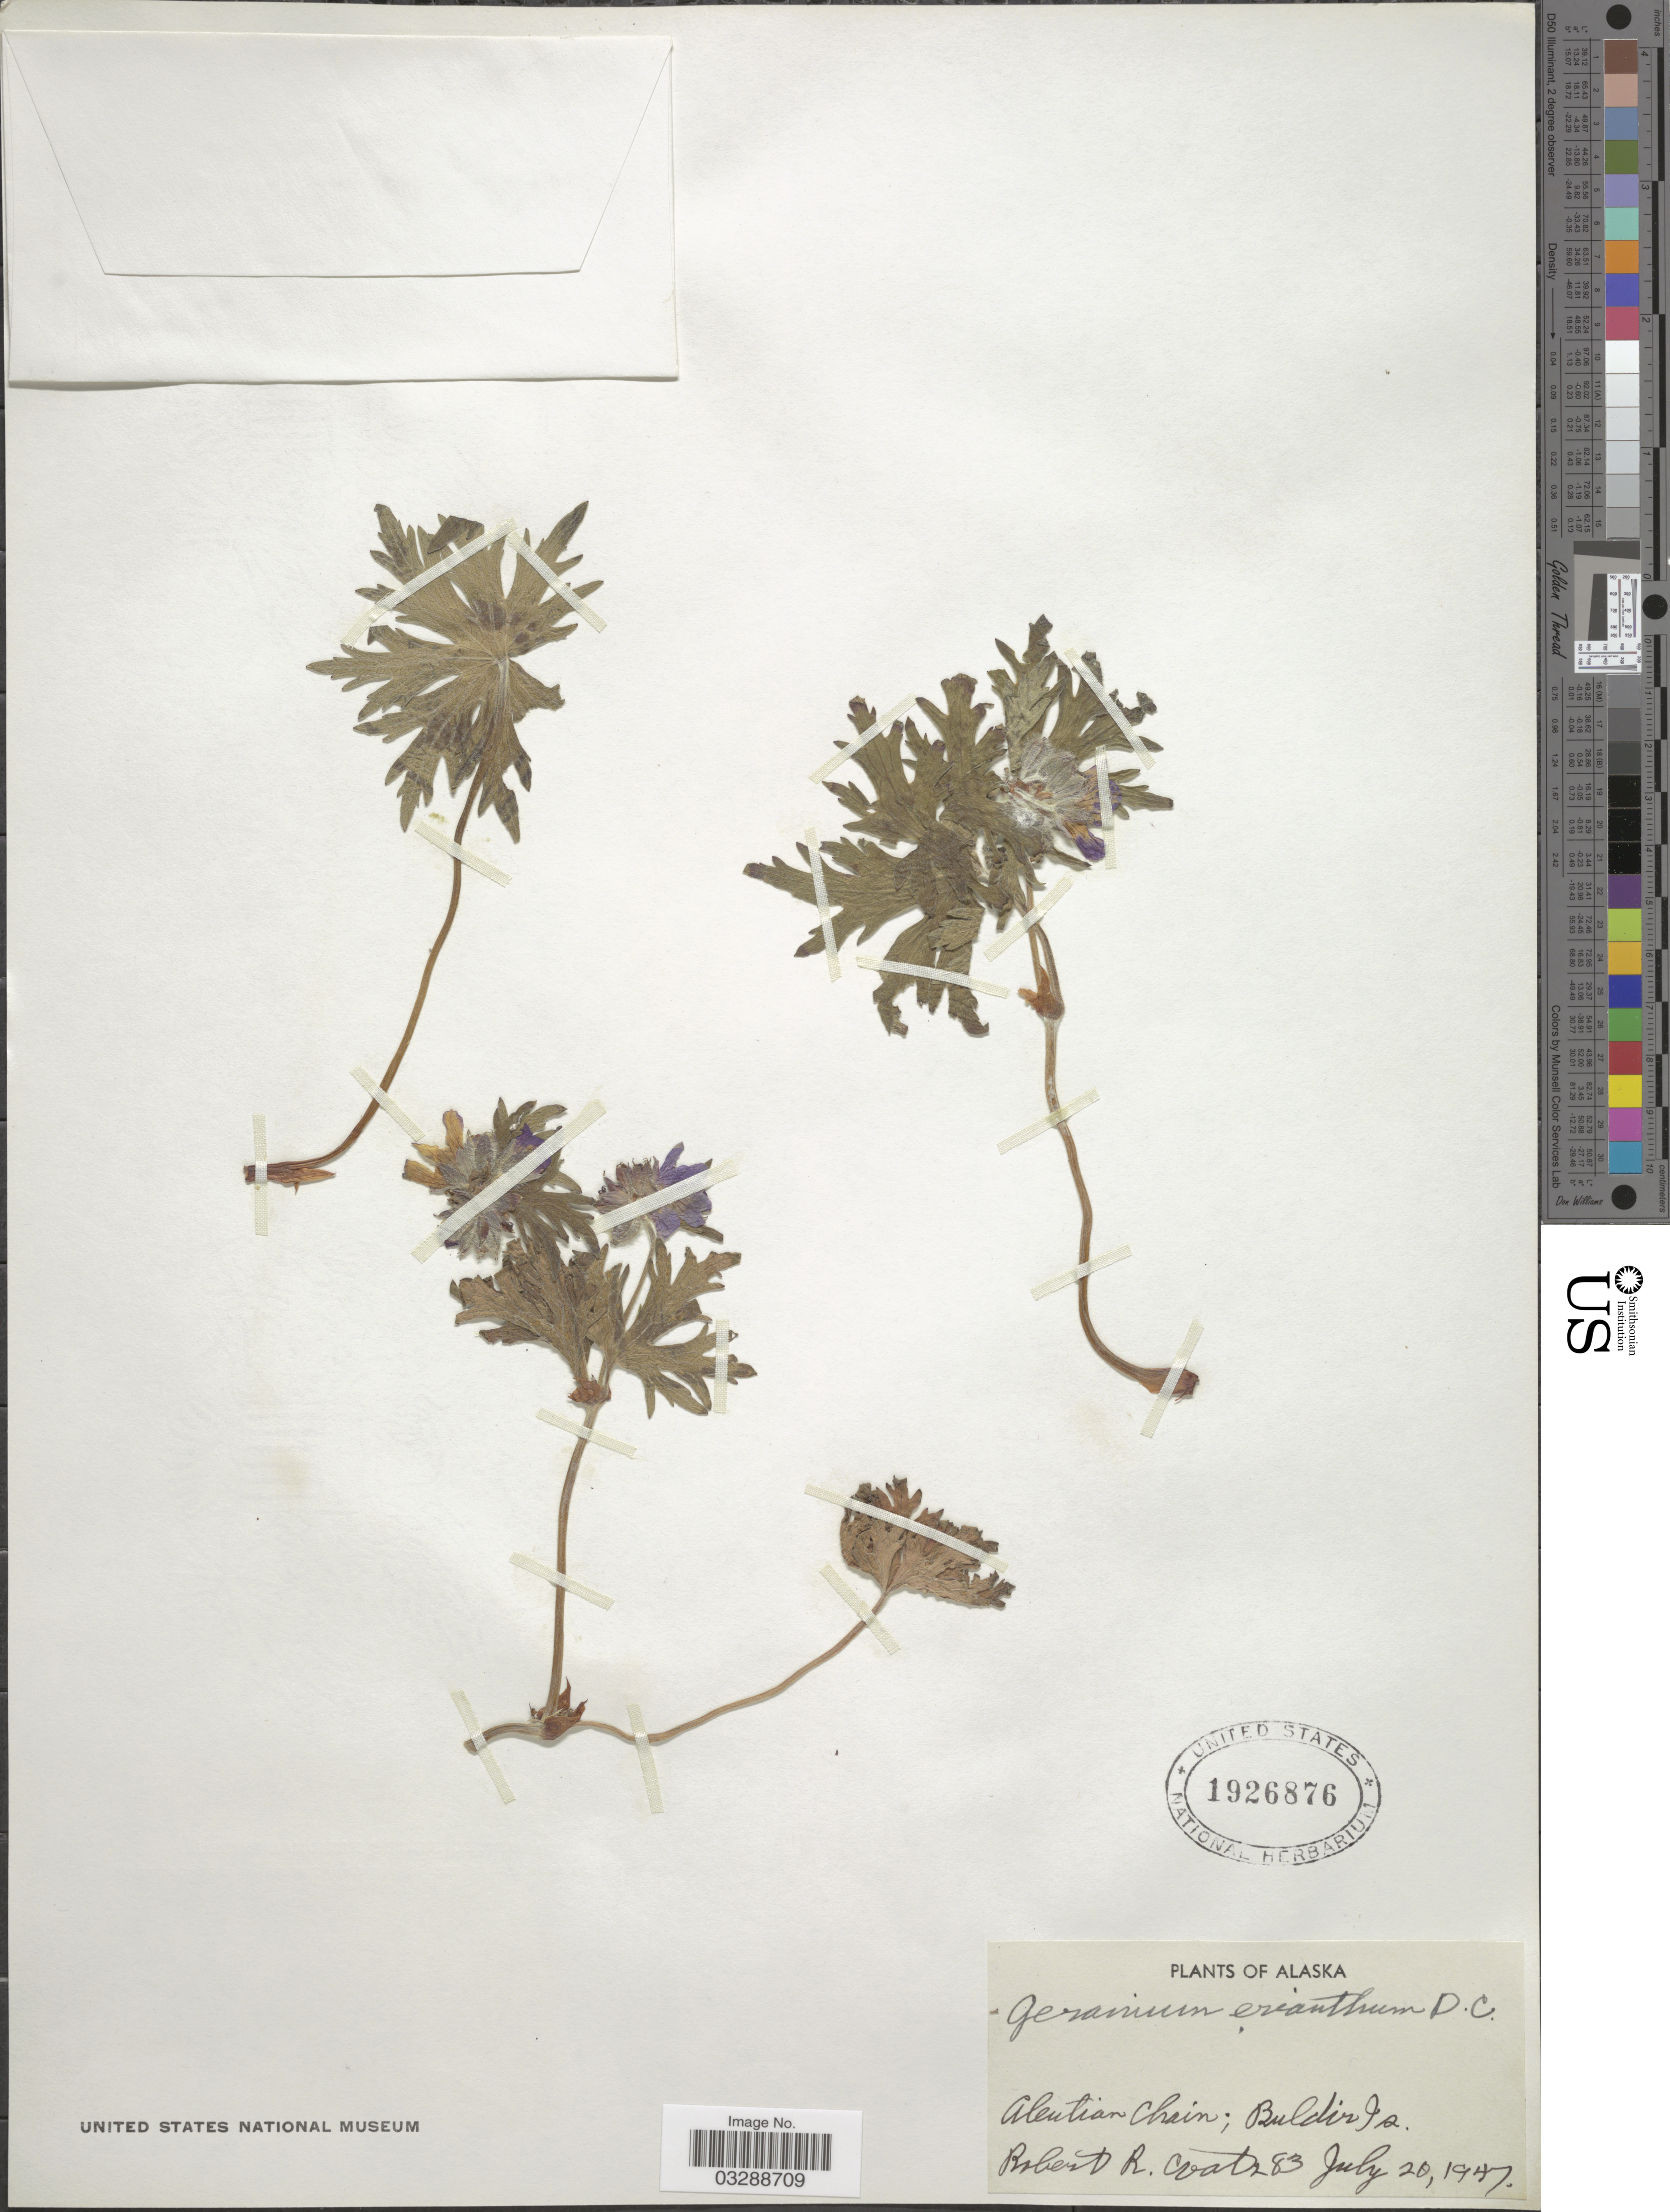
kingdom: Plantae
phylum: Tracheophyta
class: Magnoliopsida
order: Geraniales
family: Geraniaceae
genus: Geranium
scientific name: Geranium erianthum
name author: DC.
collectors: R. Coats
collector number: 283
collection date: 1947-07-20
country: United States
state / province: Alaska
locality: Aleutian Chain; Buldir Is.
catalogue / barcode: US 1926876